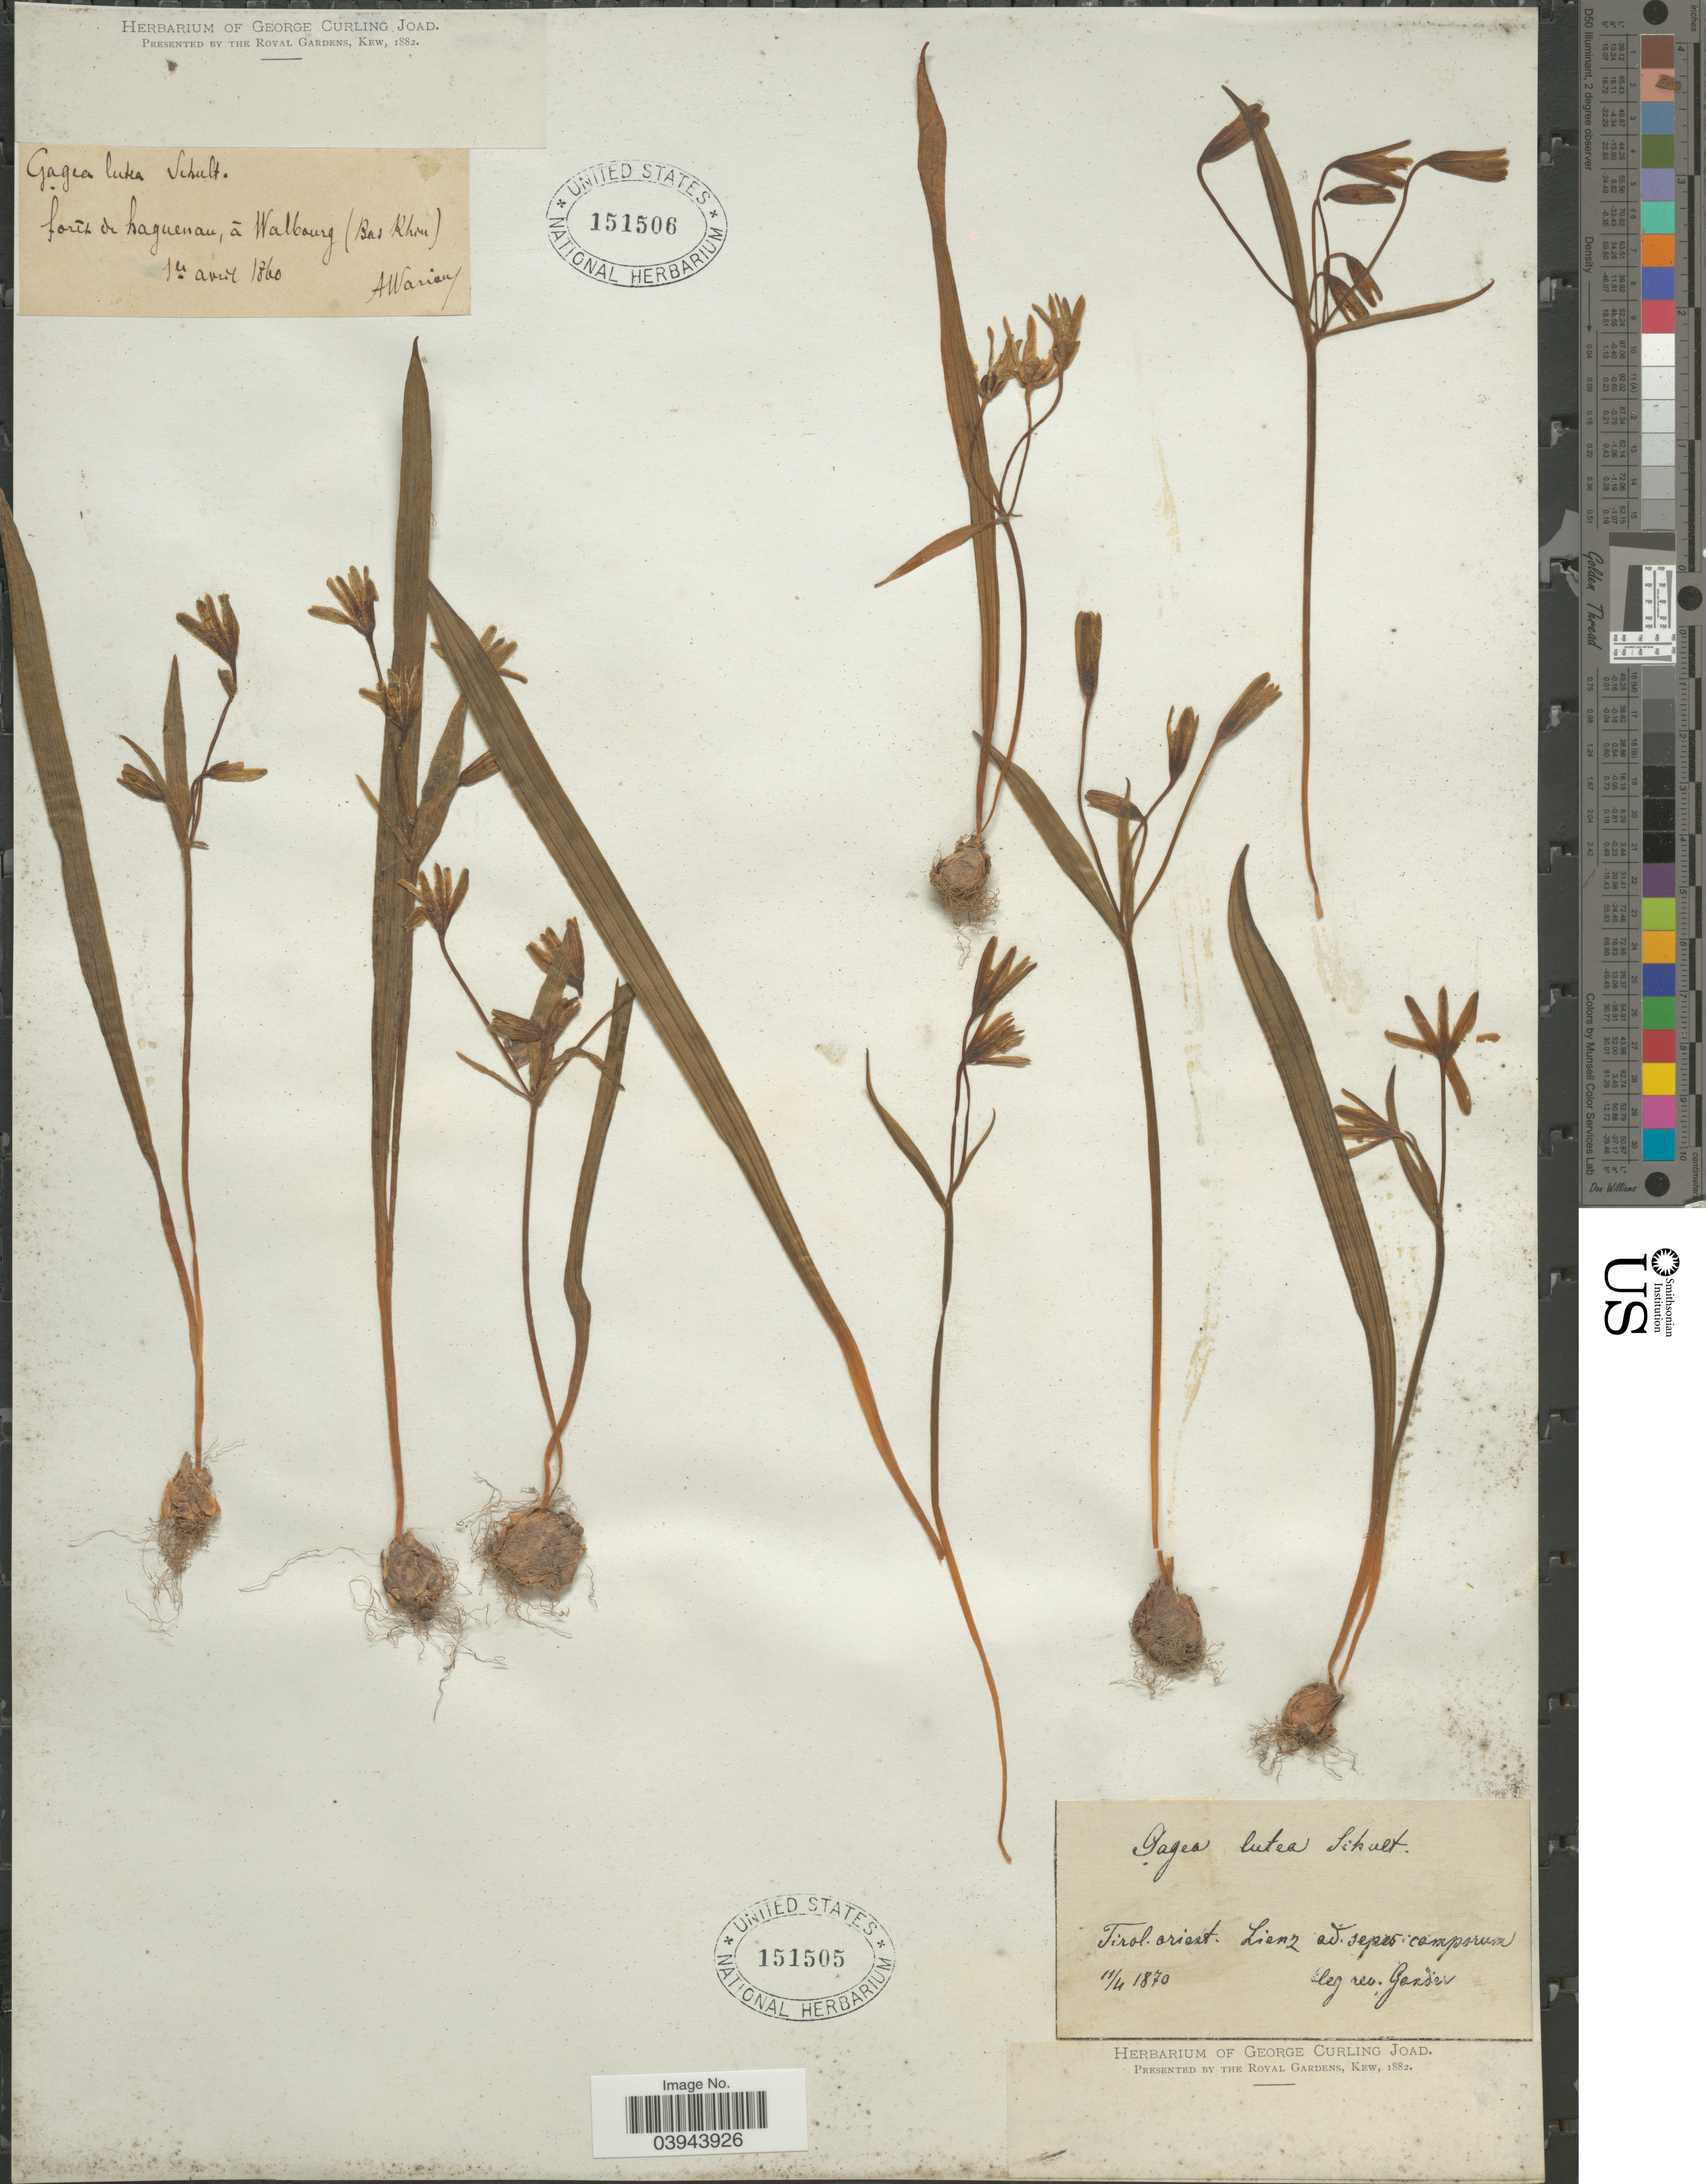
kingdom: Plantae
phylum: Tracheophyta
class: Liliopsida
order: Liliales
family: Liliaceae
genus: Gagea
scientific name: Gagea lutea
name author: (L.) Ker Gawl.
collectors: Gander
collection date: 1870-04-11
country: Austria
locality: Tirol. orient. Lienz ad sepes camporun. [interpreted]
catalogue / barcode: US 151505-2